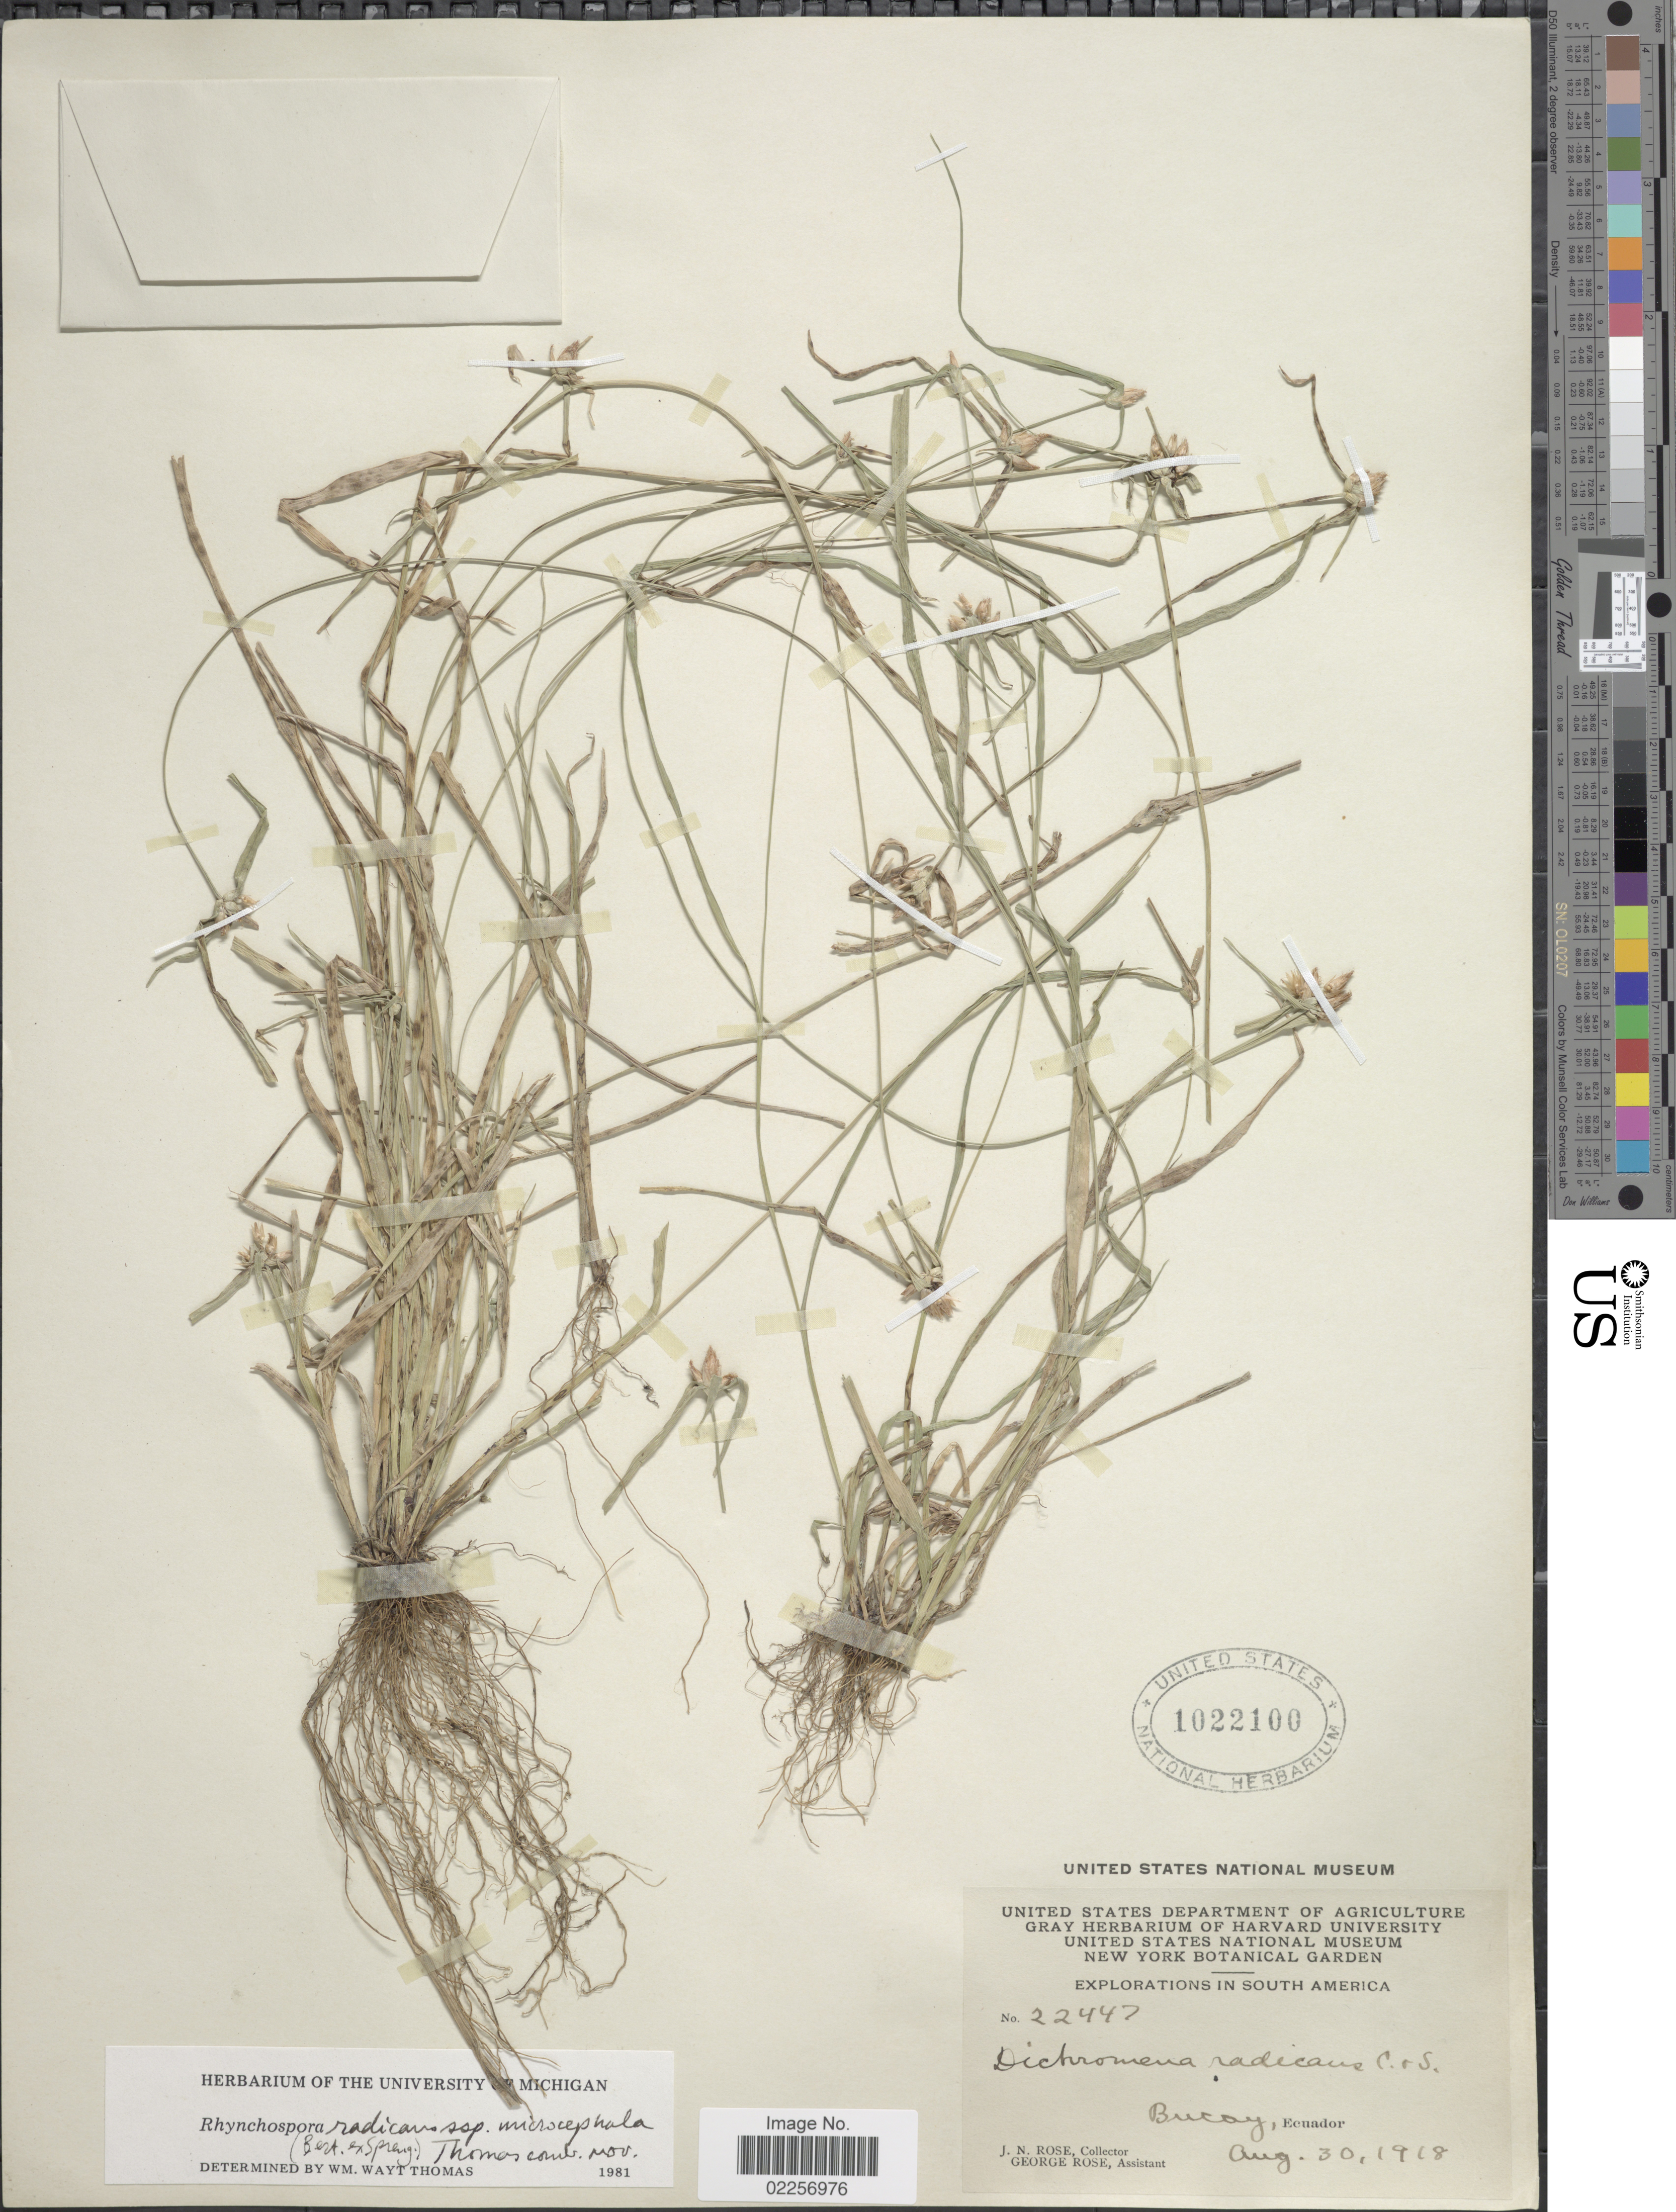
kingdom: Plantae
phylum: Tracheophyta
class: Liliopsida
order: Poales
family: Cyperaceae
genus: Rhynchospora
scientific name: Rhynchospora radicans subsp. microcephala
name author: (Bertero ex Spreng.) W.W. Thomas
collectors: J. N. Rose & G. Rose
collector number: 22447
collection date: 1918-08-30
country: Ecuador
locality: Bucay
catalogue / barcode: US 1022100